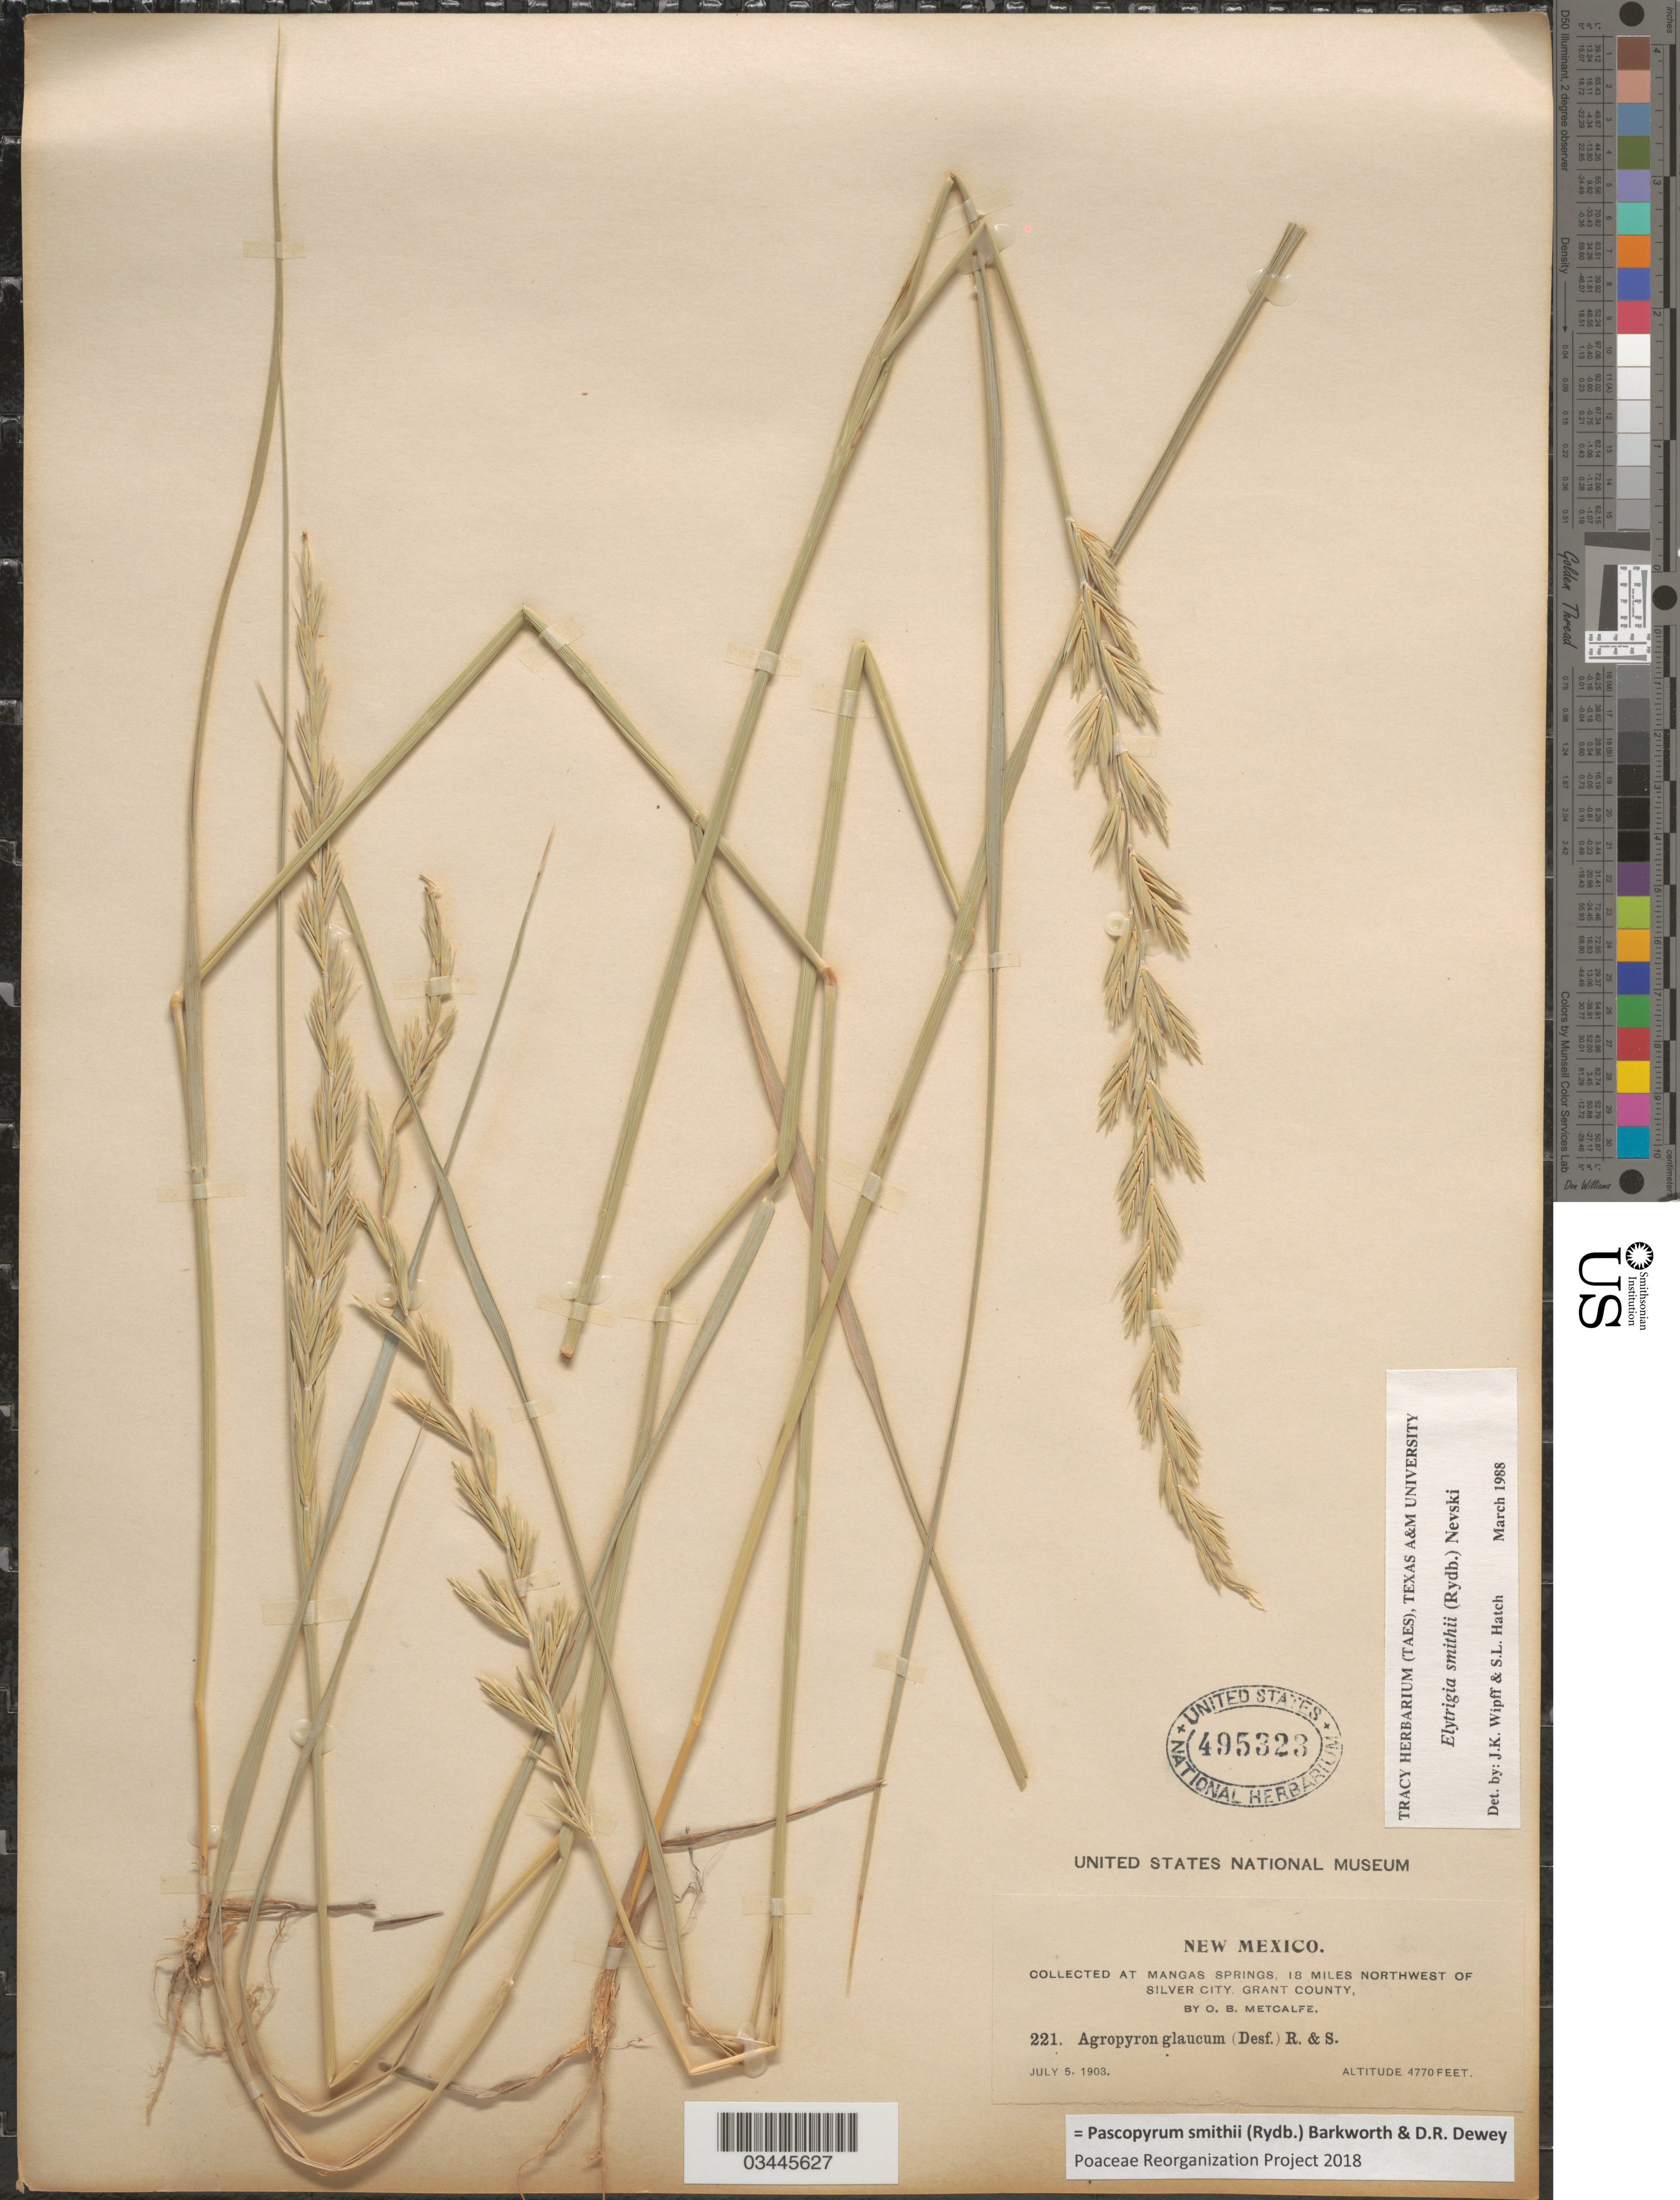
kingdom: Plantae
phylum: Tracheophyta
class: Liliopsida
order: Poales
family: Poaceae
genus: Pascopyrum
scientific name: Pascopyrum smithii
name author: (Rydb.) Barkworth & Dewey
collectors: O. B. Metcalfe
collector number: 221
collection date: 1903-07-05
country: United States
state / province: New Mexico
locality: At Mangas Springs, 18 miles northwest of Silver City, Grant County.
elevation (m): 1454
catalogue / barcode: US 495323